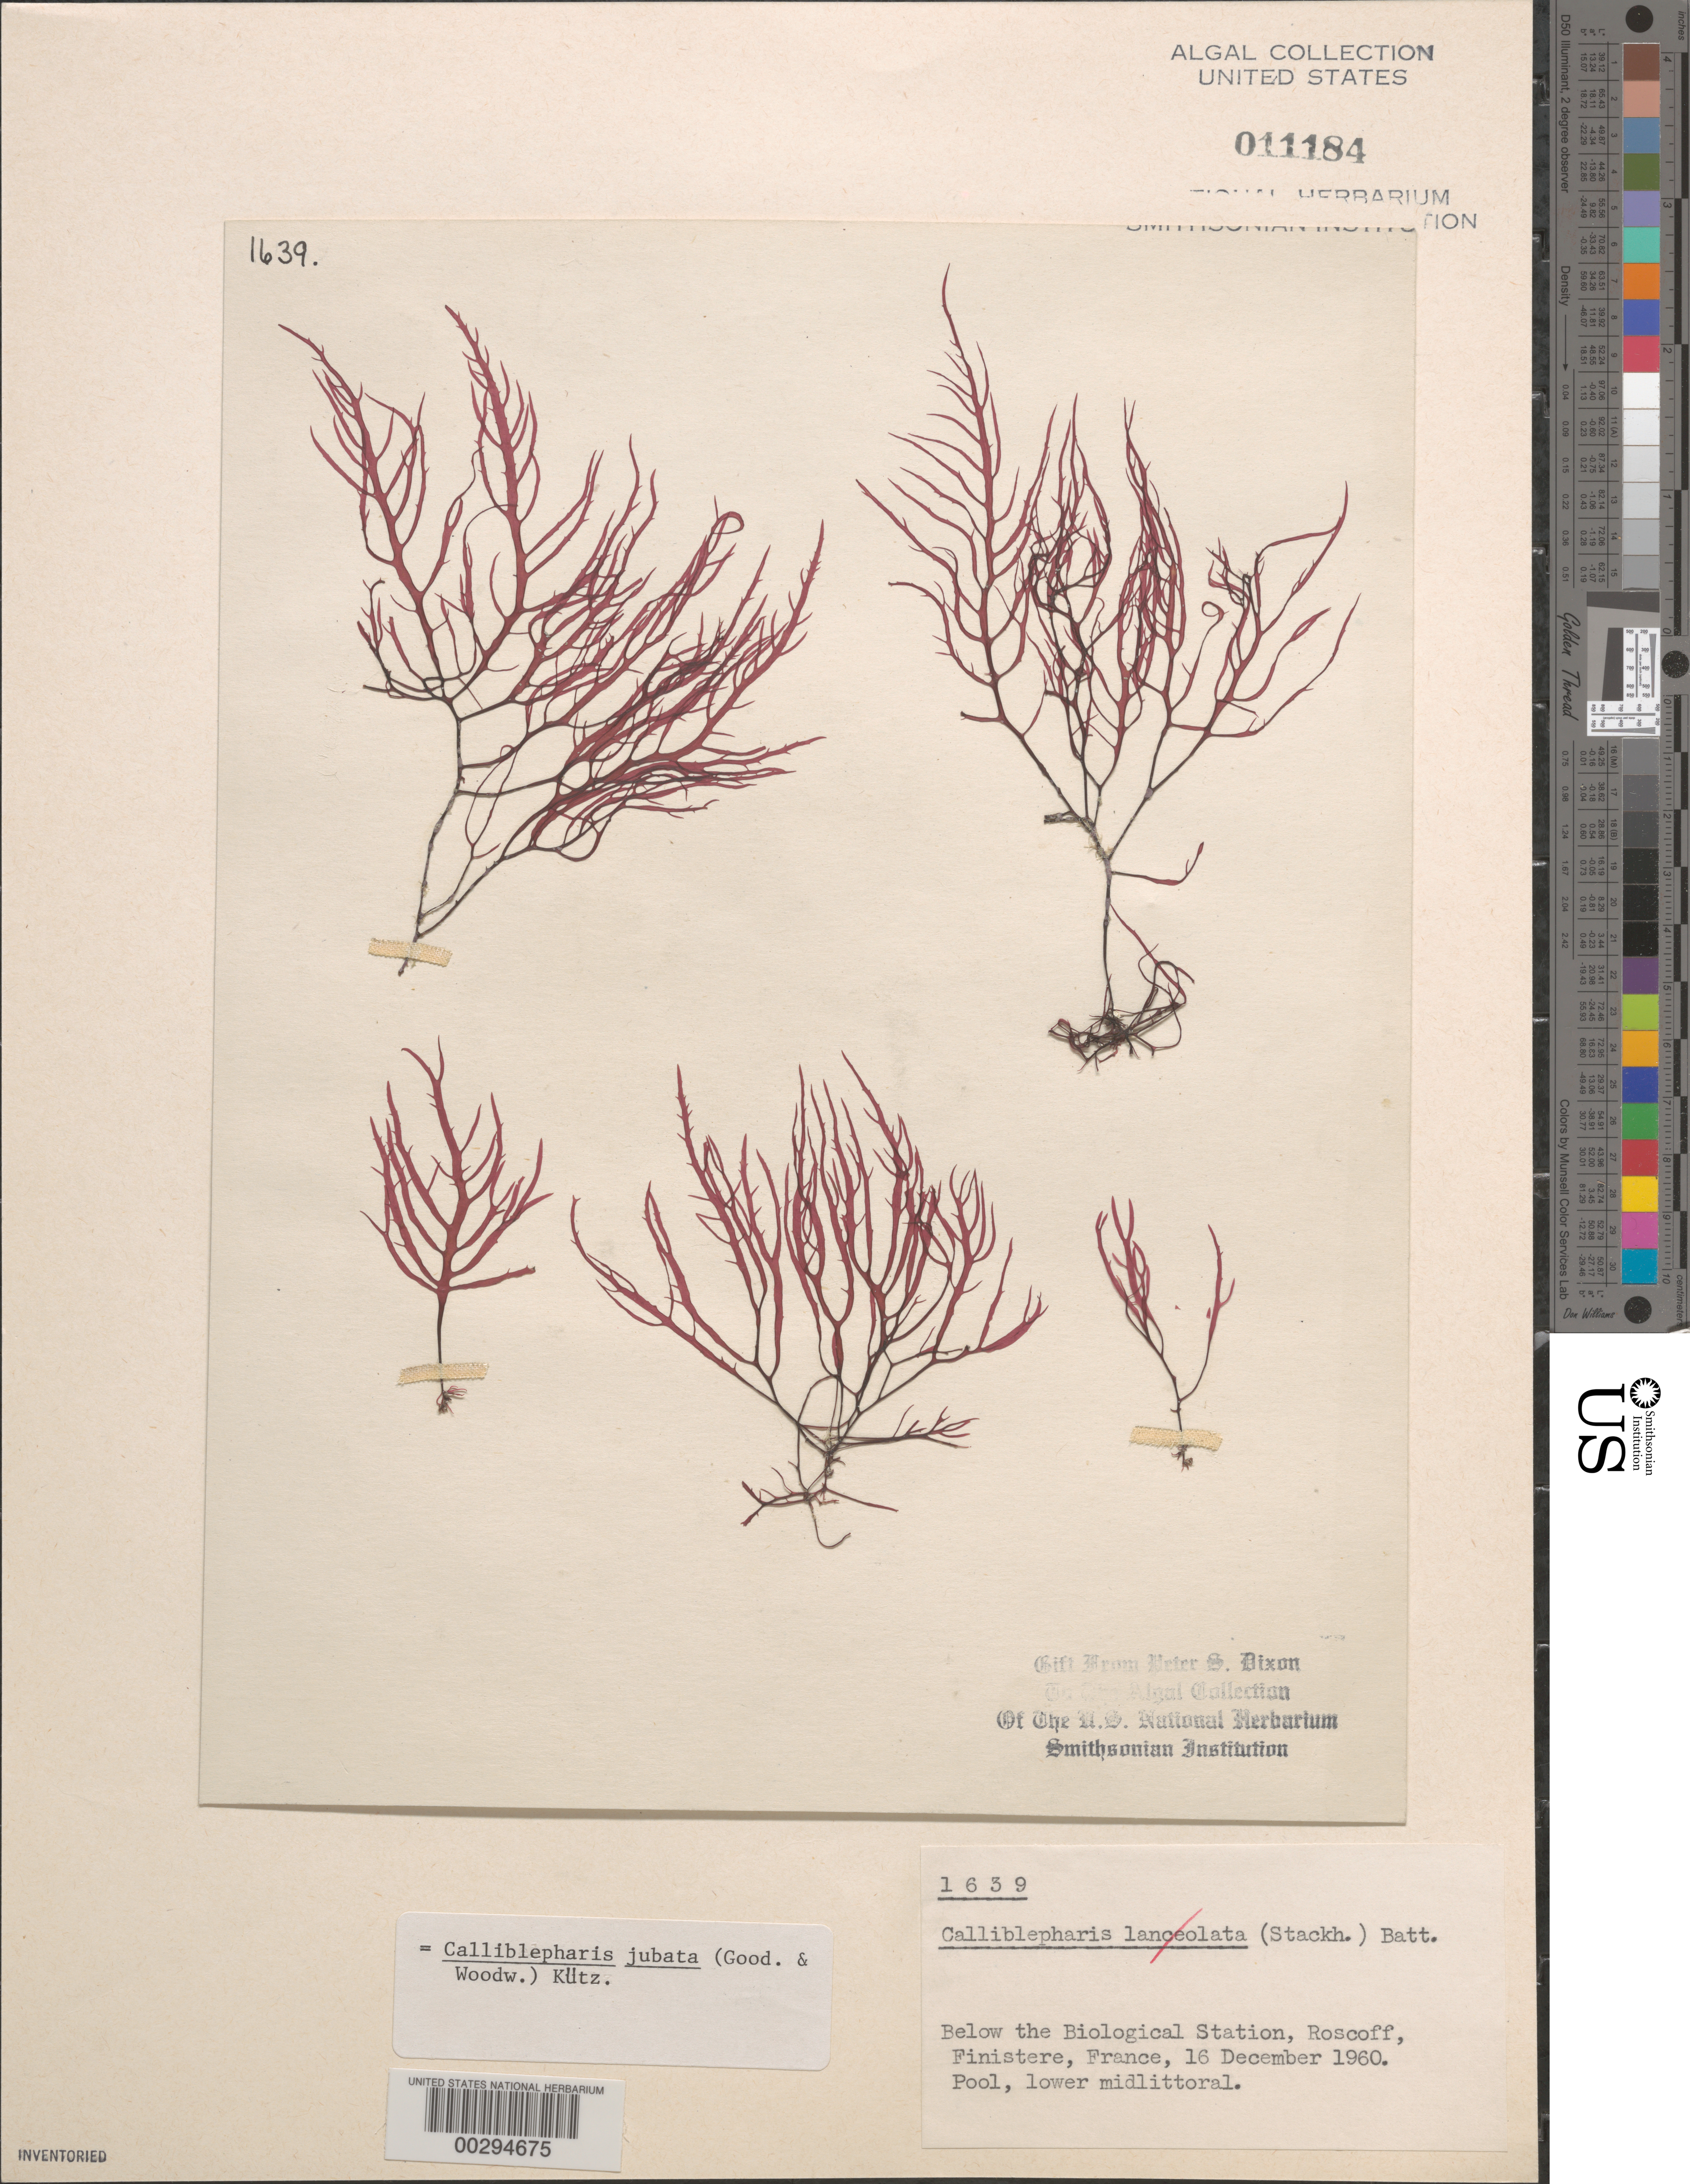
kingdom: Plantae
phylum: Rhodophyta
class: Florideophyceae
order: Gigartinales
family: Cystocloniaceae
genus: Calliblepharis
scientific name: Calliblepharis jubata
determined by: Dixon, P. S.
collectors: P. S. Dixon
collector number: PSD 1639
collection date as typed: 16 Dec 1960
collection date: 1960-12-16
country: France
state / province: Bretagne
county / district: Finistère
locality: Roscoff, below biological station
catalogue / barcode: US 11184